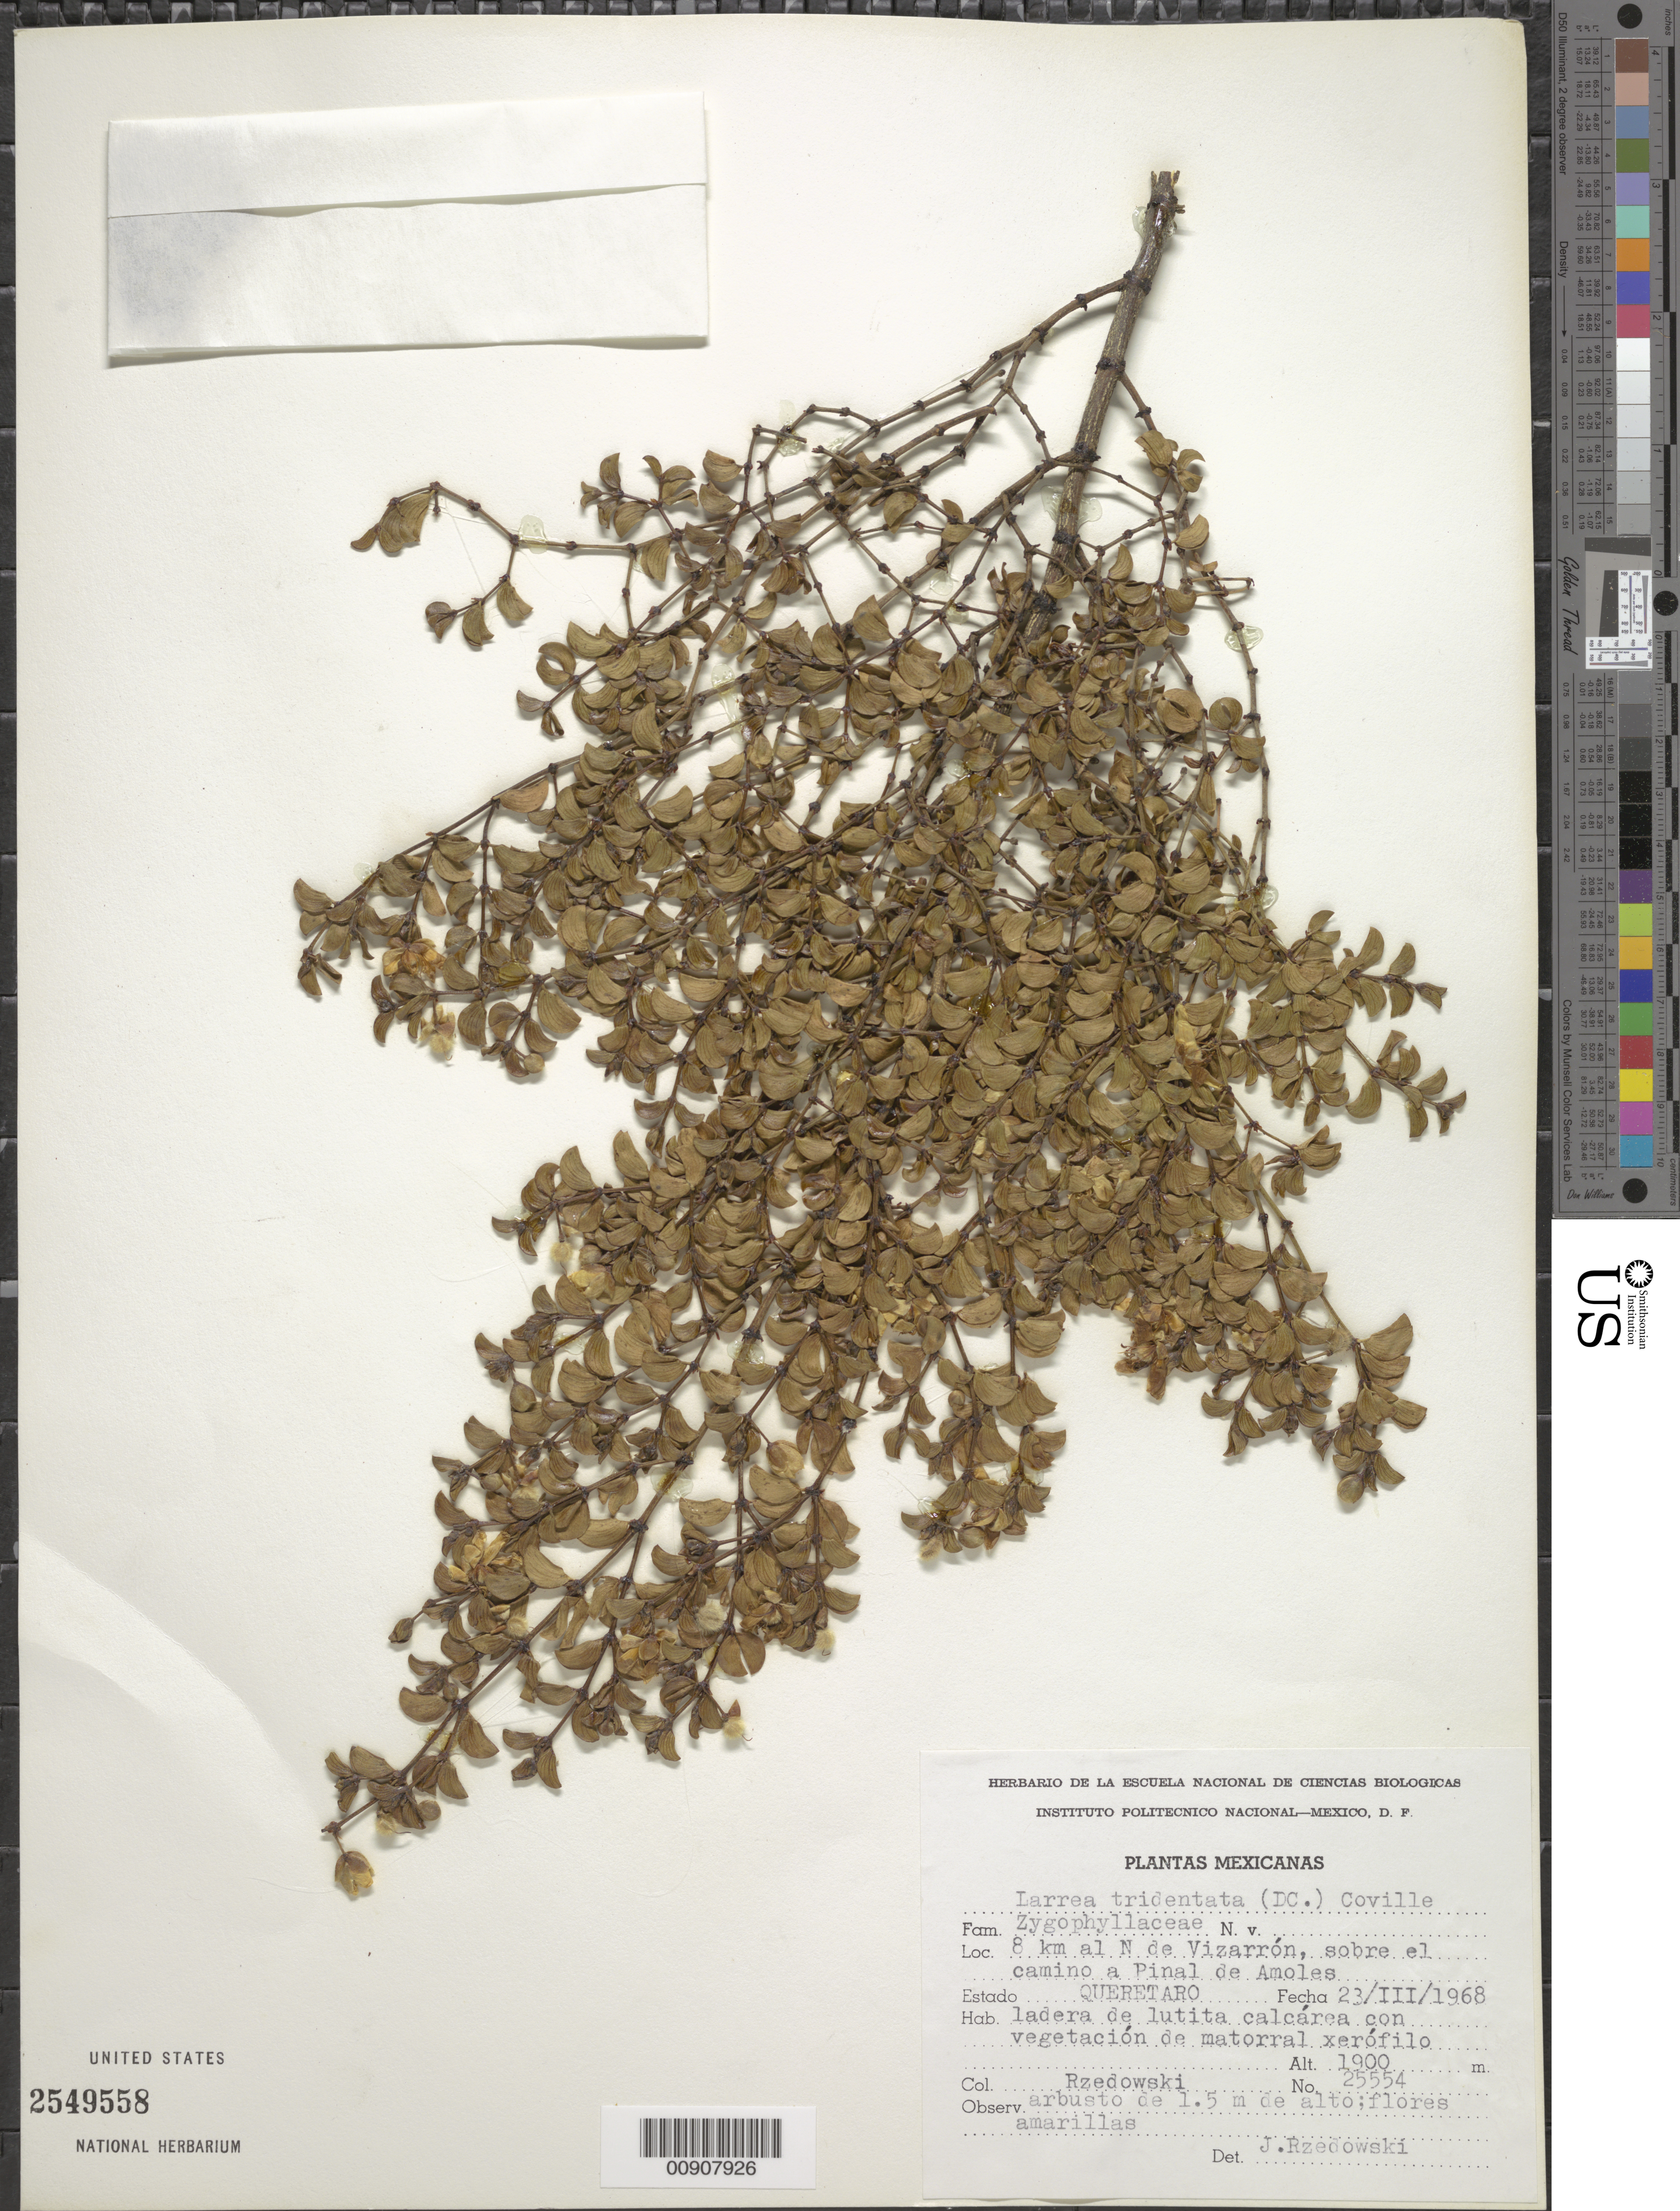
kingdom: Plantae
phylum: Tracheophyta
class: Magnoliopsida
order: Zygophyllales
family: Zygophyllaceae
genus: Larrea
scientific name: Larrea tridentata var. tridentata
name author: (Sessé & Moc. ex DC.) Coville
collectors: J. Rzedowski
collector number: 25554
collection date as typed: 23 Mar 1968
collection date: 1968-03-23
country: Mexico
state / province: Querétaro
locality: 8 km. al N de Vizarrón, sobre el camino a Pinal de Amoles, Estado Querétaro.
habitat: Ladera de lutita calcárea con vegetación de matorral xerófilo.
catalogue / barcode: US 2549558